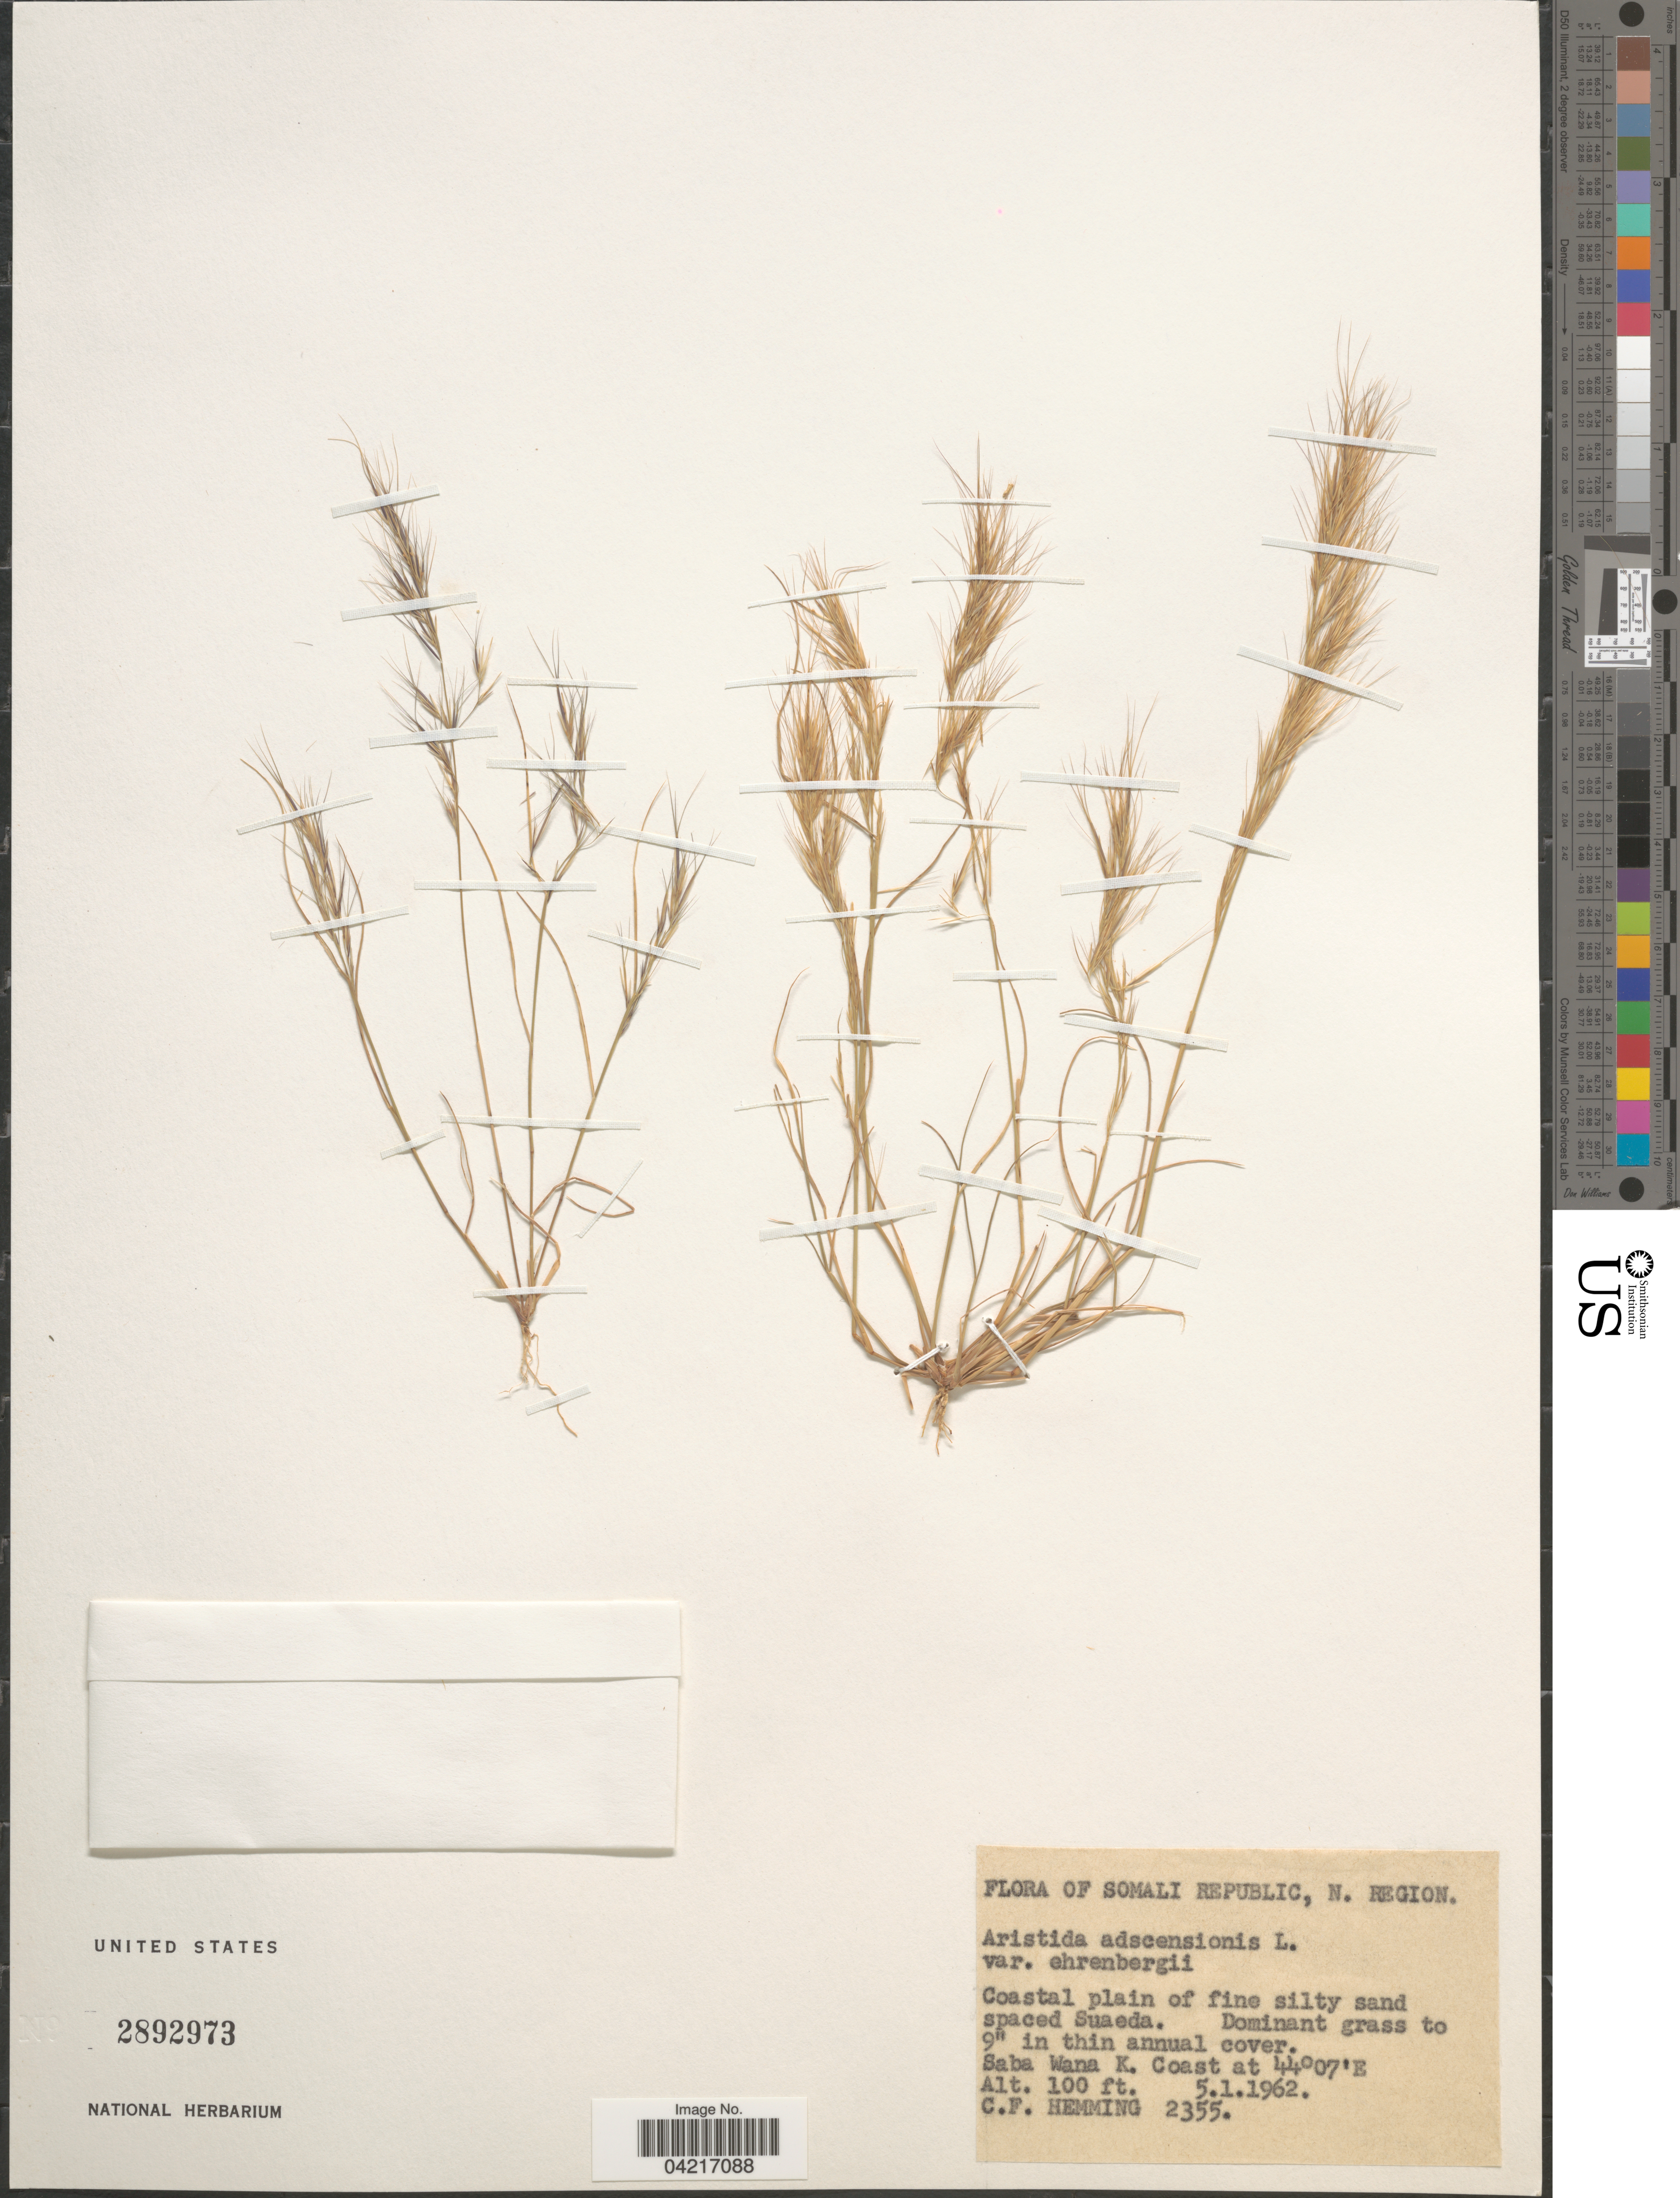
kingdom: Plantae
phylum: Tracheophyta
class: Liliopsida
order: Poales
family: Poaceae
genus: Aristida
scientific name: Aristida adscensionis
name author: L.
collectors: C. Hemming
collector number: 2355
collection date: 1962-01-05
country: Somalia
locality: Somali Republic, N. Region. Coastal plain of fine silty sand spaced Suaeda. Saba Wana K. Coast.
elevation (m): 30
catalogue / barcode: US 2892973